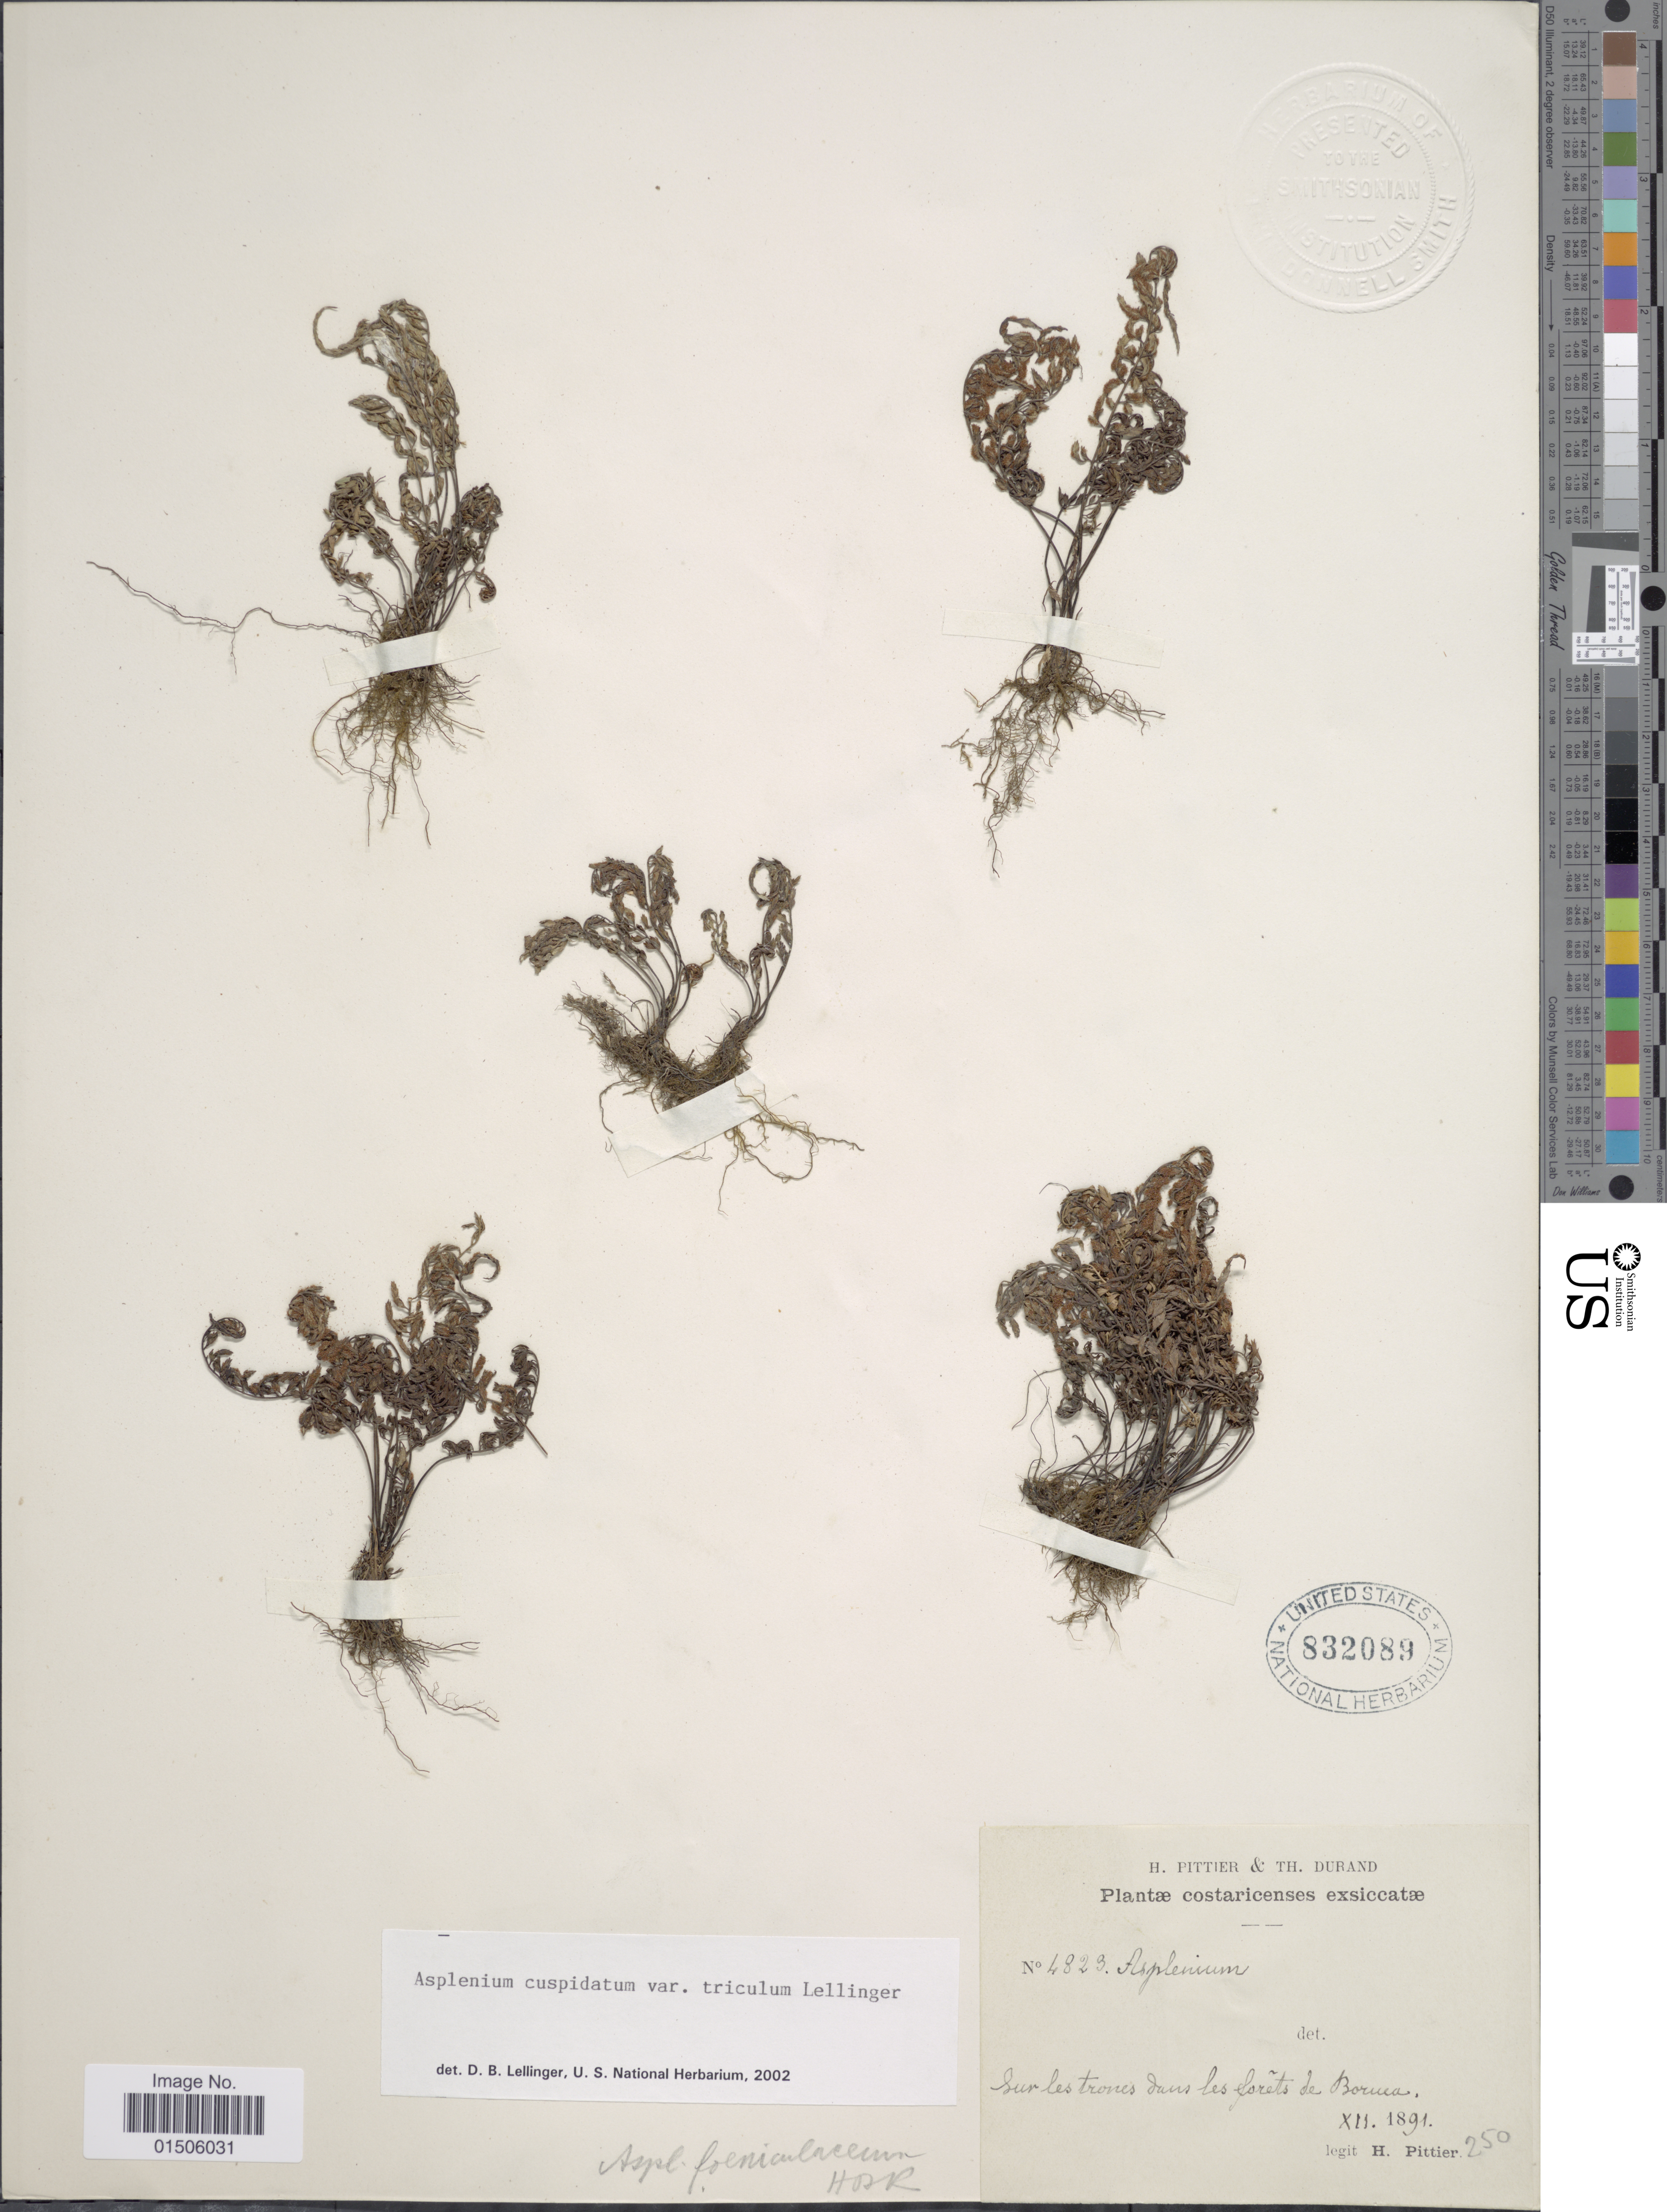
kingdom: Plantae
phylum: Tracheophyta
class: Polypodiopsida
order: Polypodiales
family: Aspleniaceae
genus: Asplenium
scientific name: Asplenium cuspidatum var. triculum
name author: Lellinger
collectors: H. F. Pittier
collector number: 4823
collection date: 1891-12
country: Costa Rica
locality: Sur les trones daus les forests de Boruca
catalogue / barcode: US 832089